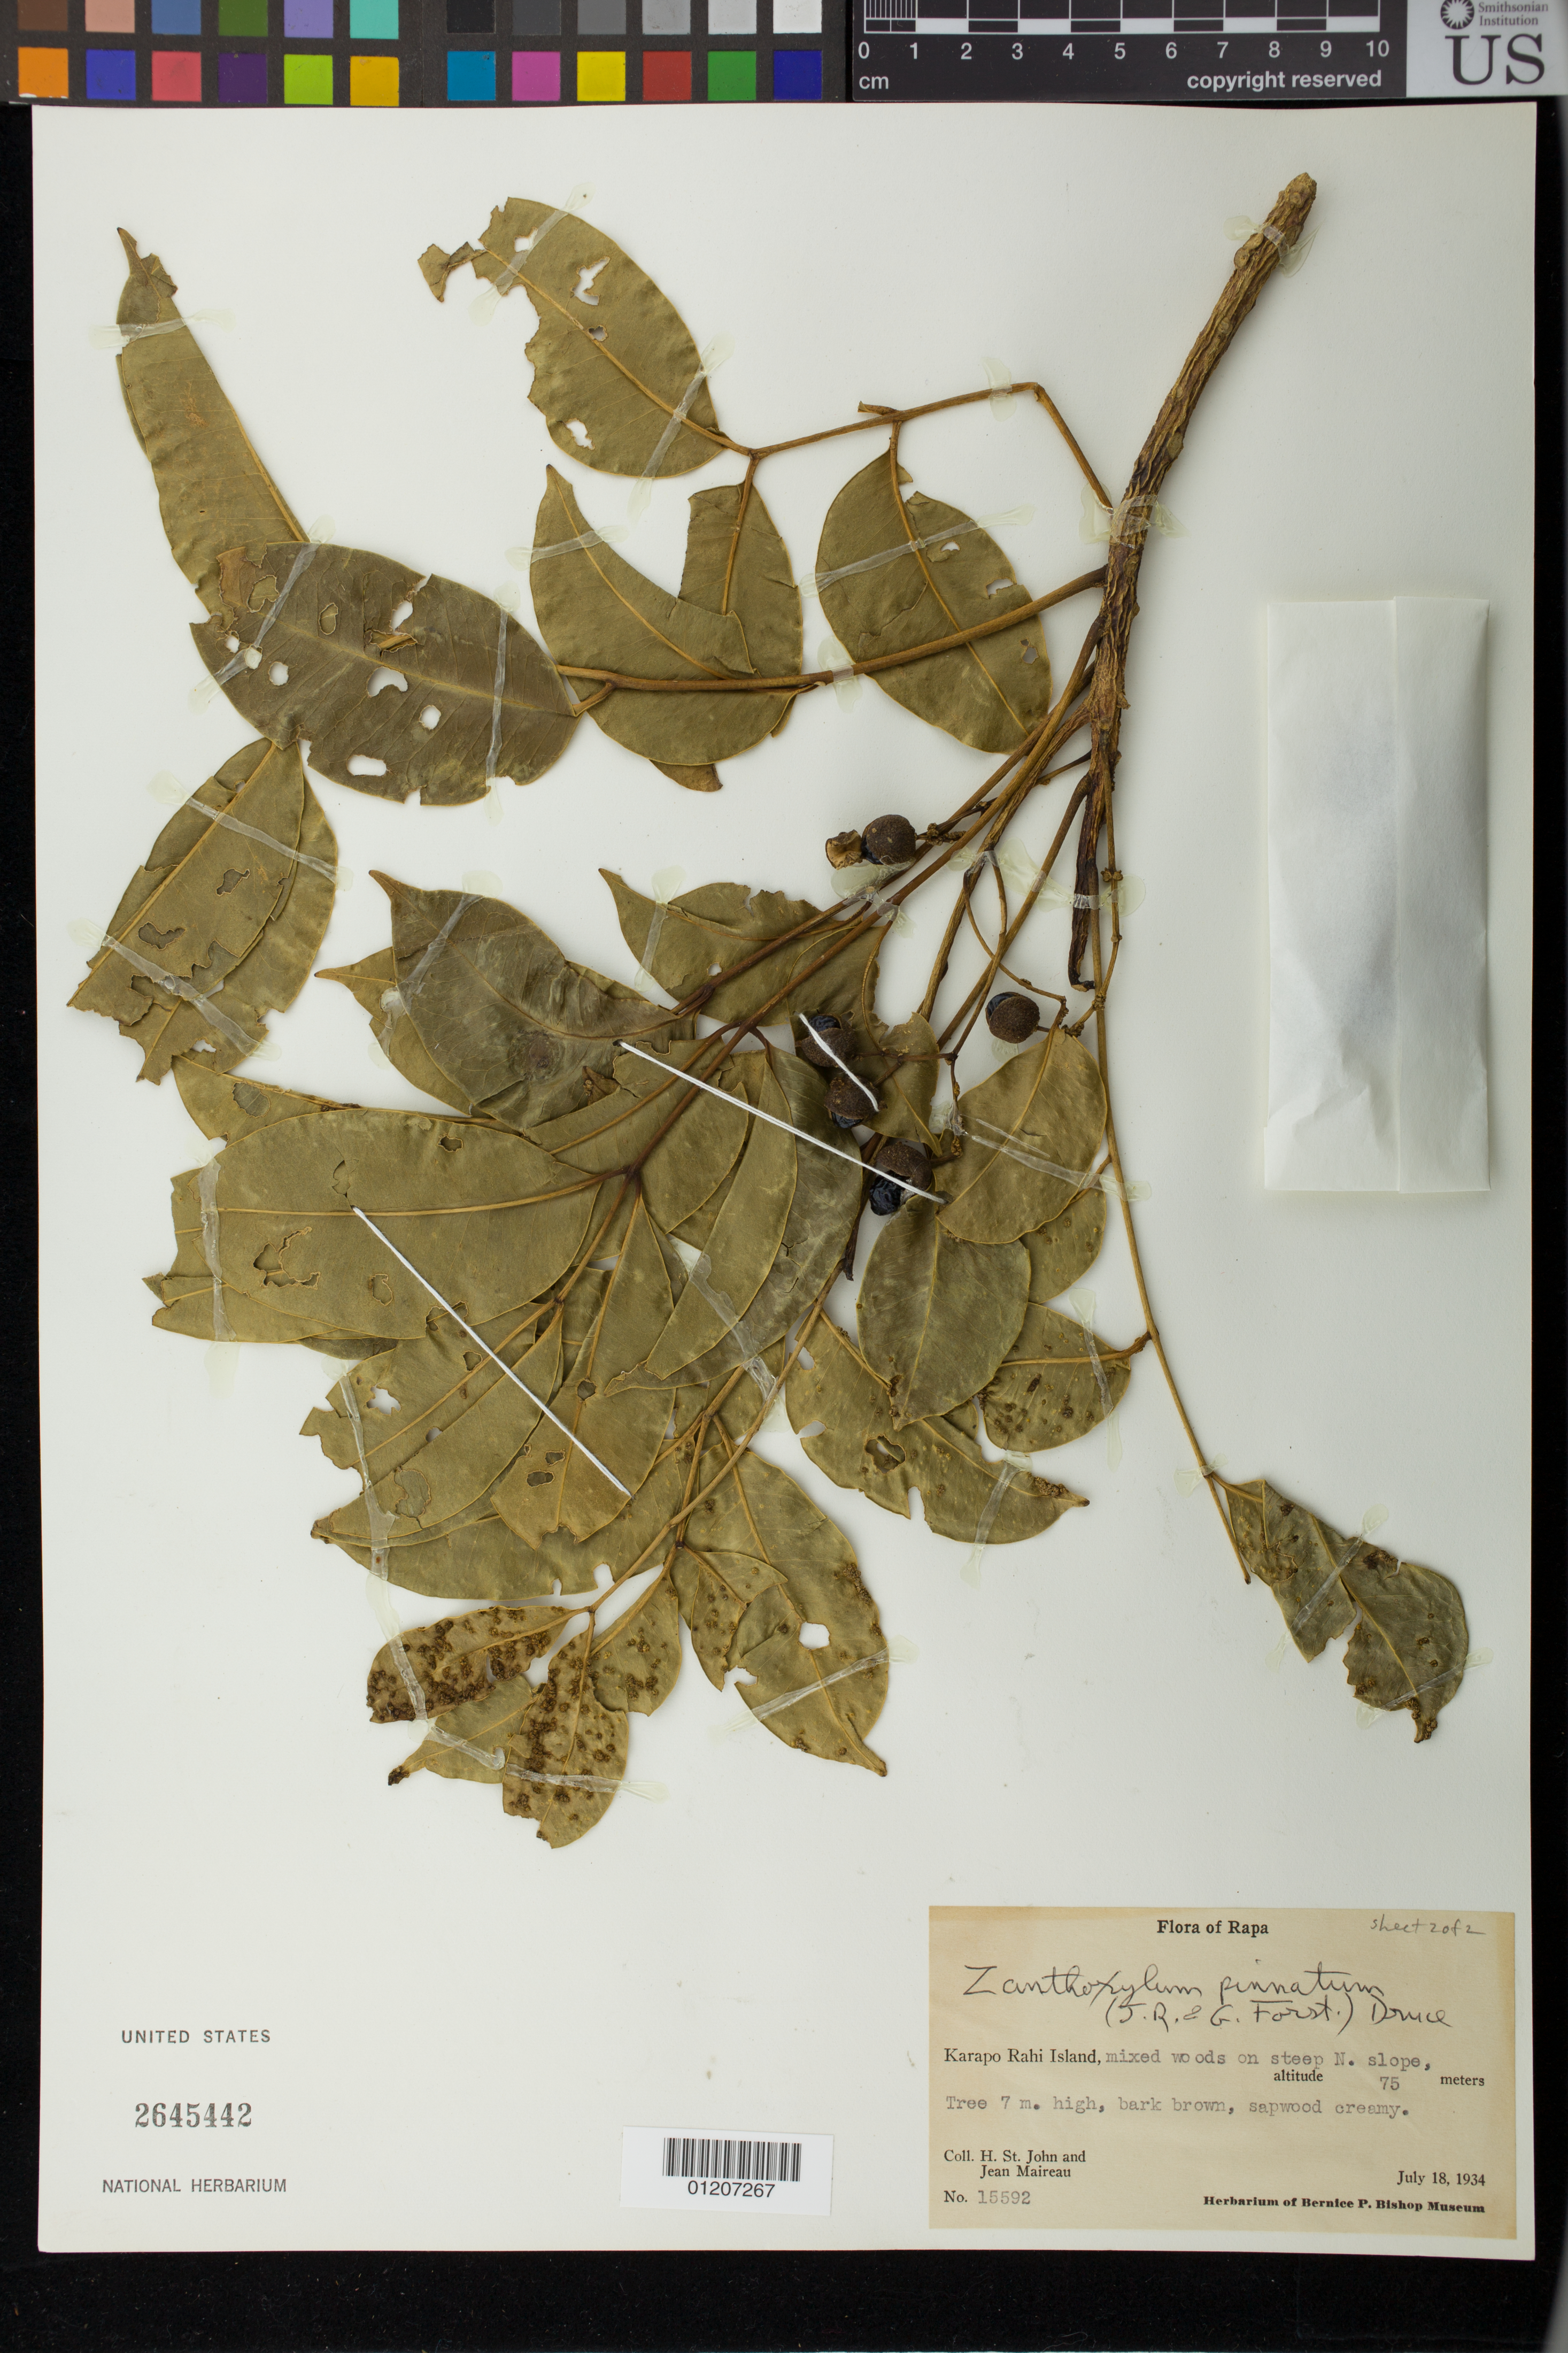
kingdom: Plantae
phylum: Tracheophyta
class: Magnoliopsida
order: Sapindales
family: Rutaceae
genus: Zanthoxylum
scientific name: Zanthoxylum pinnatum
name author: Druce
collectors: H. St. John & J. Maireau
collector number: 15592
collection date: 1934-07-18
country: French Polynesia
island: Rapa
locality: Karapo Rahi Island, N. slope.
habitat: Mixed woods.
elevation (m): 75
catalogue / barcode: US 2645442